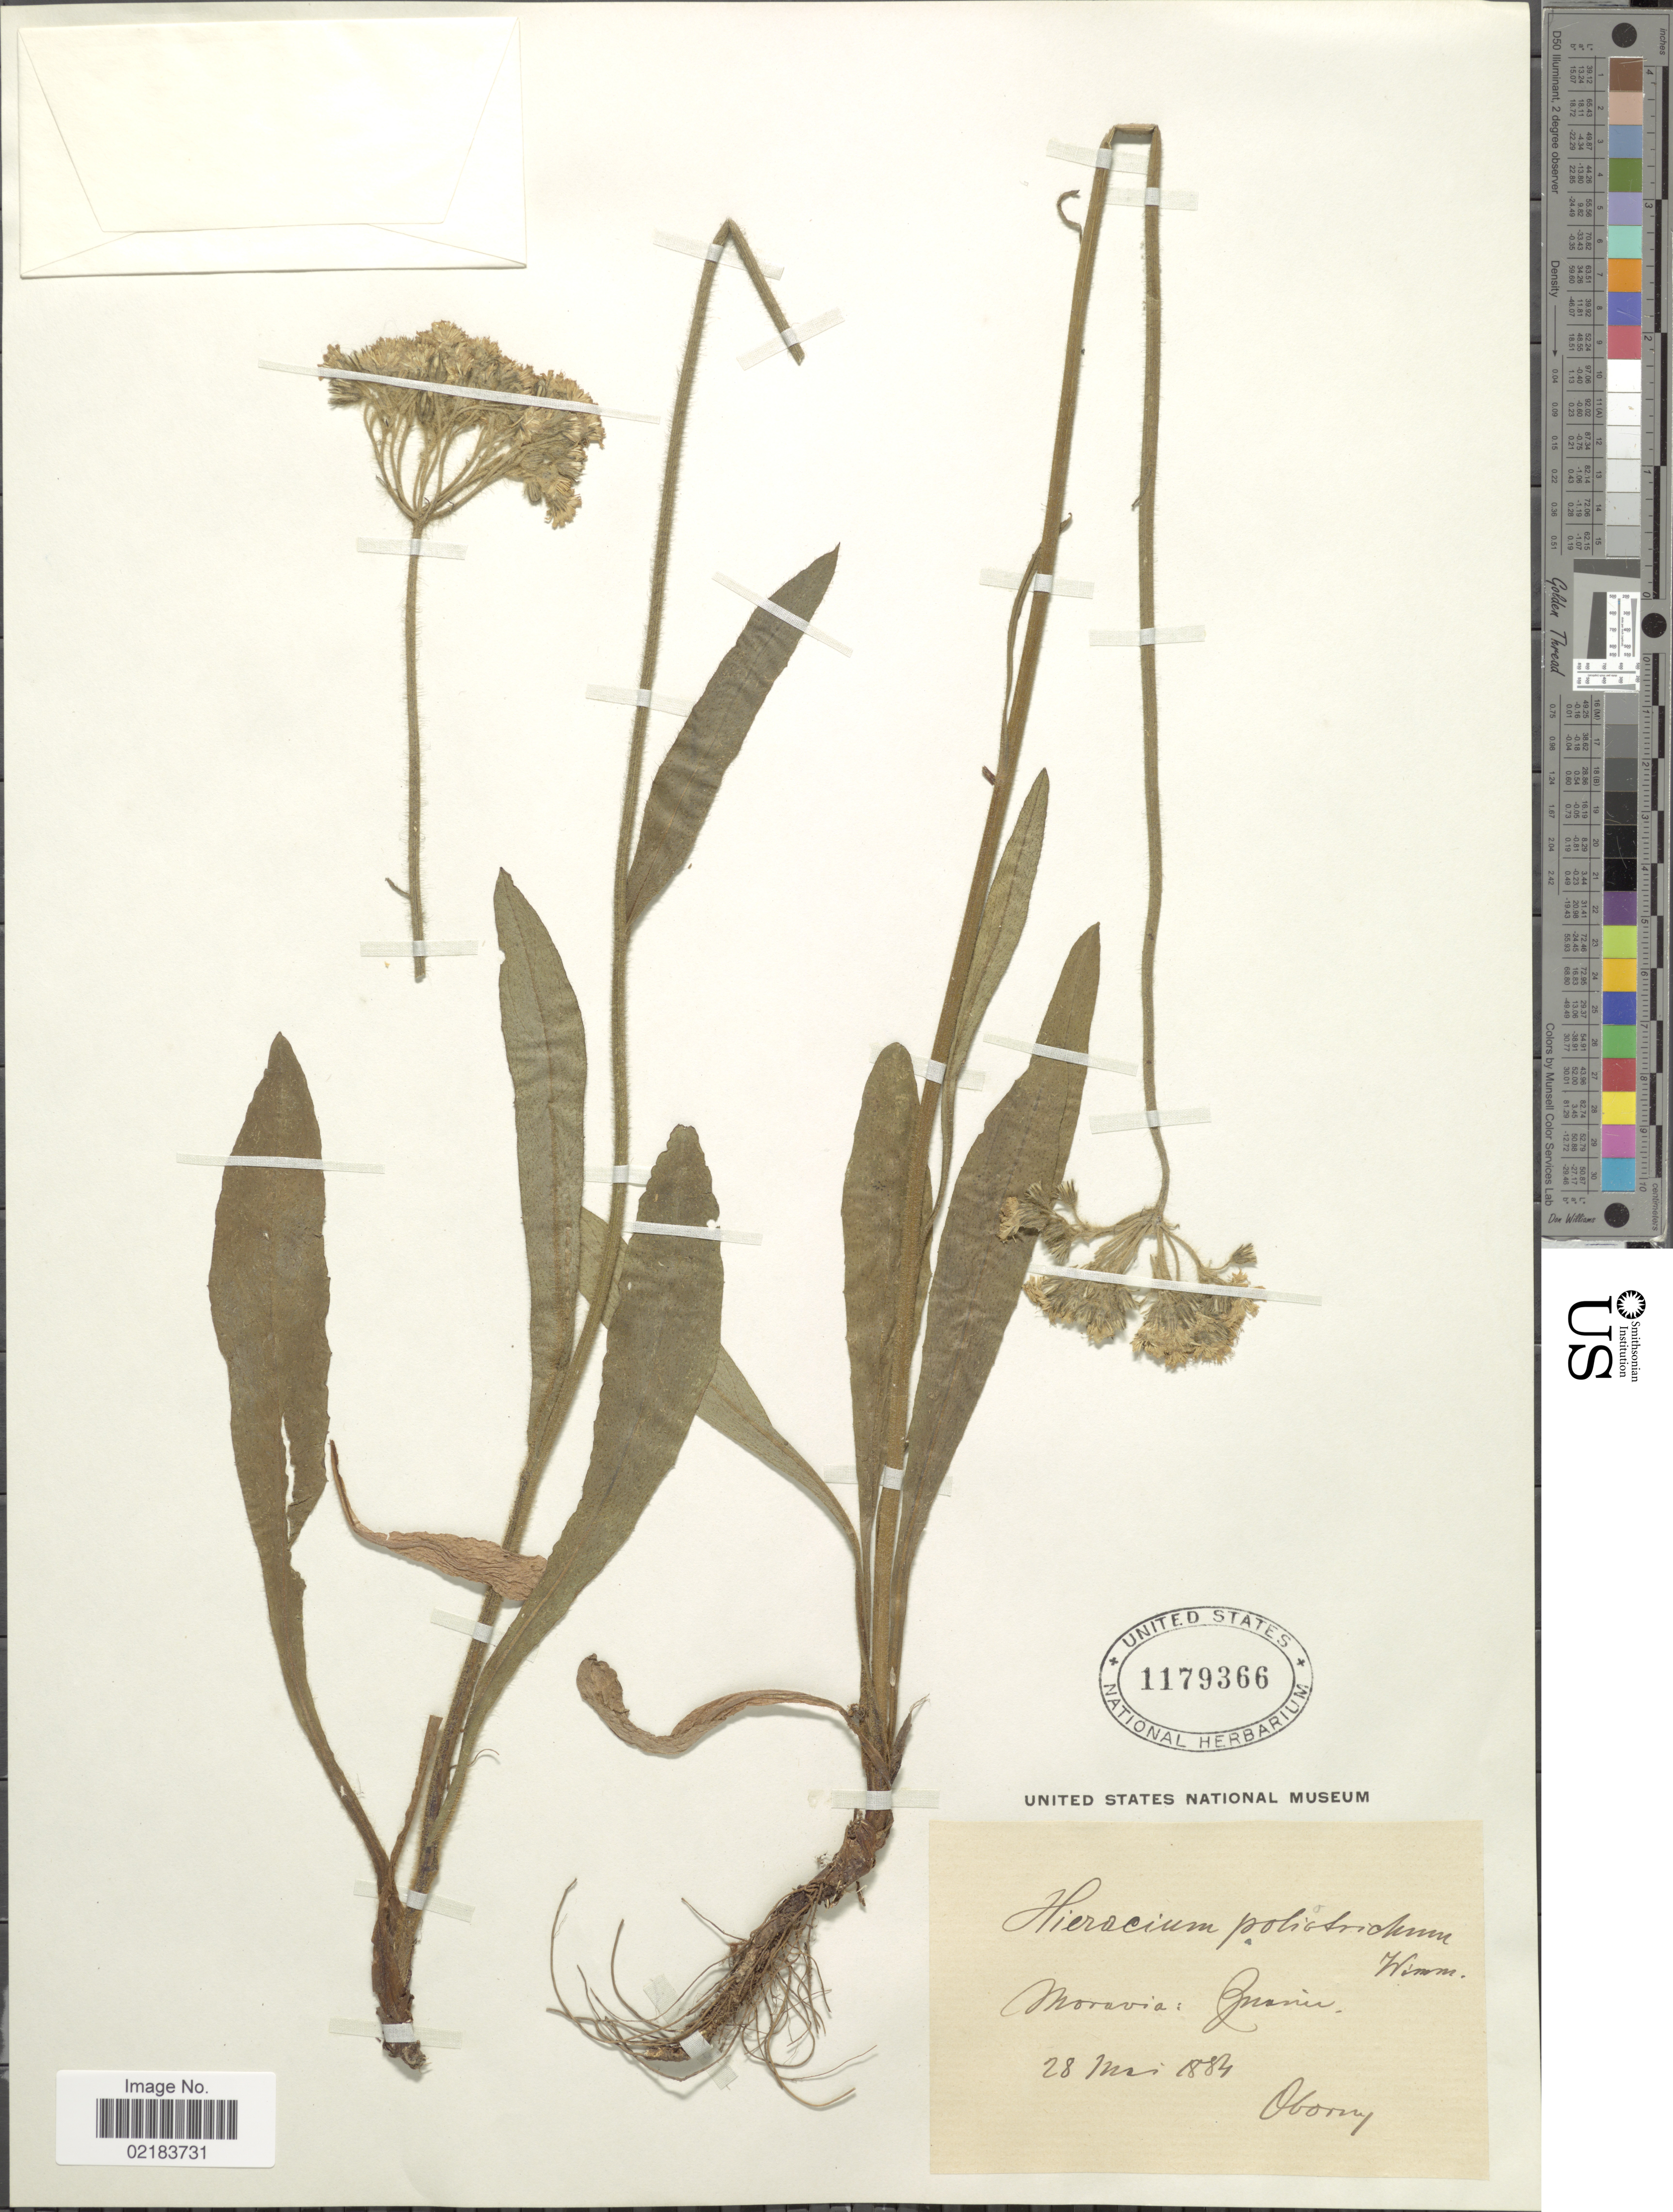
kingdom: Plantae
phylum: Tracheophyta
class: Magnoliopsida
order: Asterales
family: Asteraceae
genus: Hieracium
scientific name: Hieracium poliotrichum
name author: Wimm.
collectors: Oborny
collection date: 1884-05-28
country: Czechia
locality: Moravia: Znaim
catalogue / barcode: US 1179366